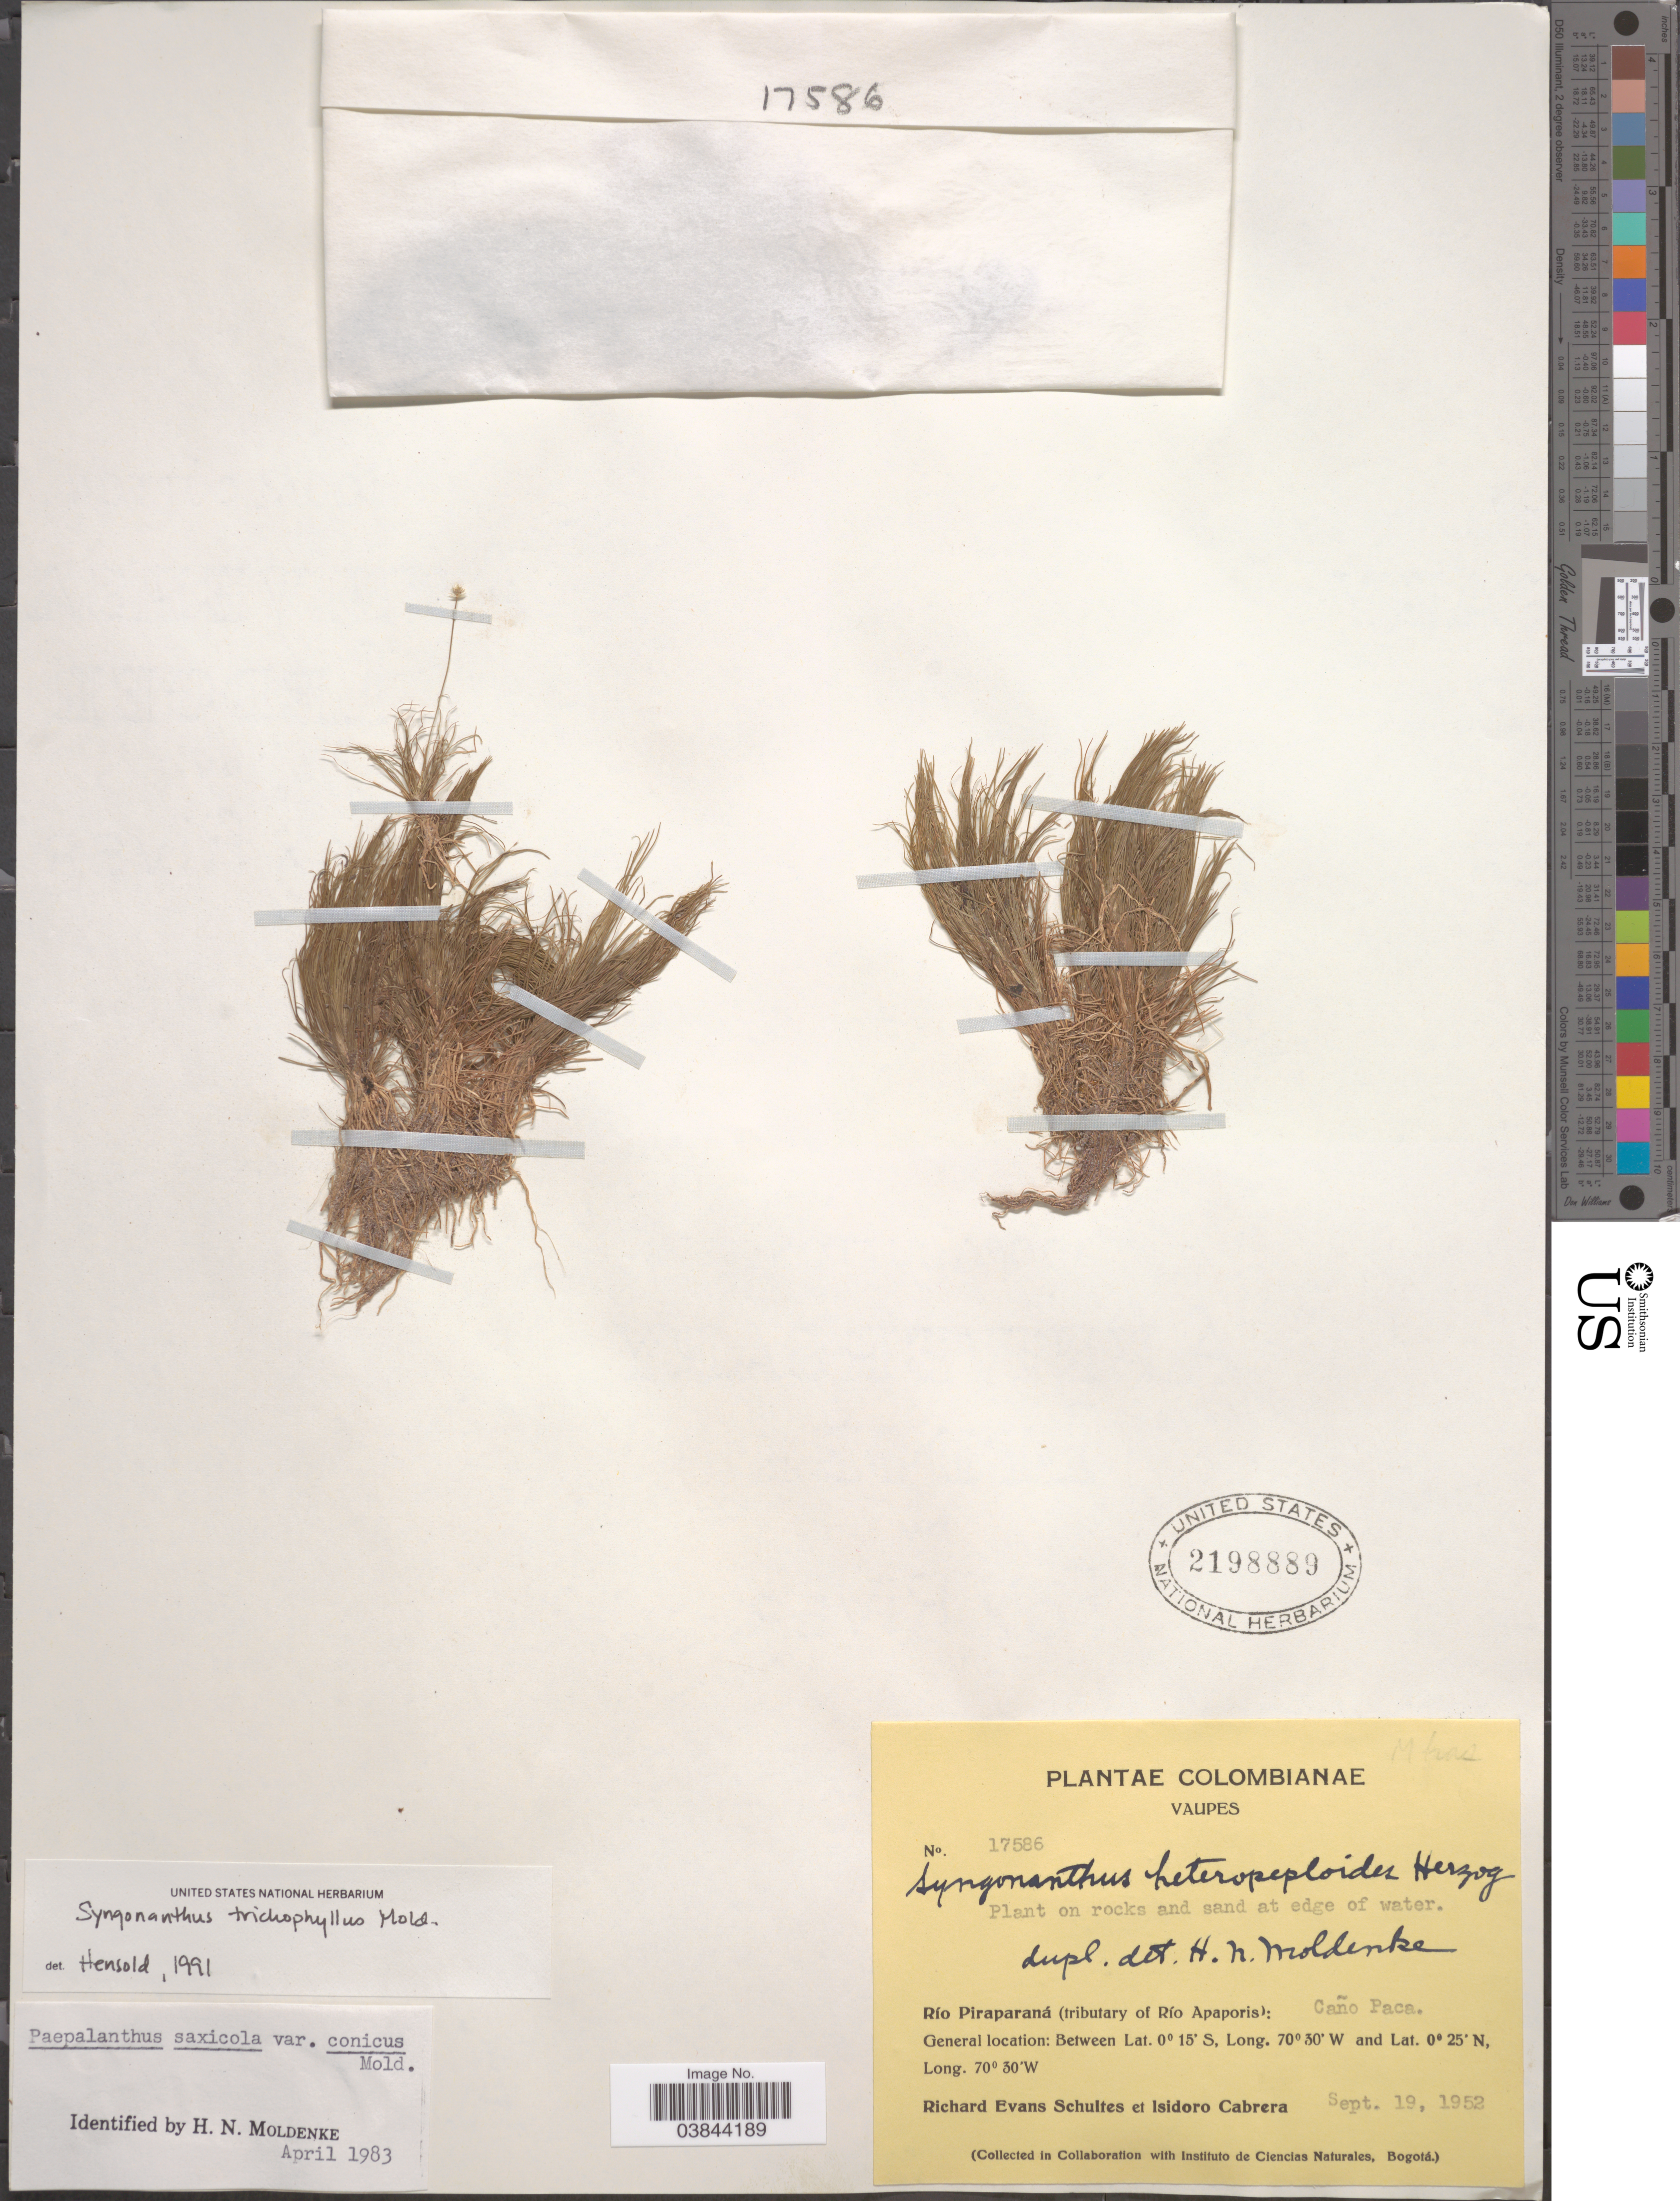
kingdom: Plantae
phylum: Tracheophyta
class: Liliopsida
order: Poales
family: Eriocaulaceae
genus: Syngonanthus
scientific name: Syngonanthus trichophyllus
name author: Moldenke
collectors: R. E. Schultes & I. Cabrera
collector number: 17586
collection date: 1952-09-19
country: Colombia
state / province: Vaupés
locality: Río Piraparaná (tributary of Río Apaporis): Caño Paca.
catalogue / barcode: US 2198889